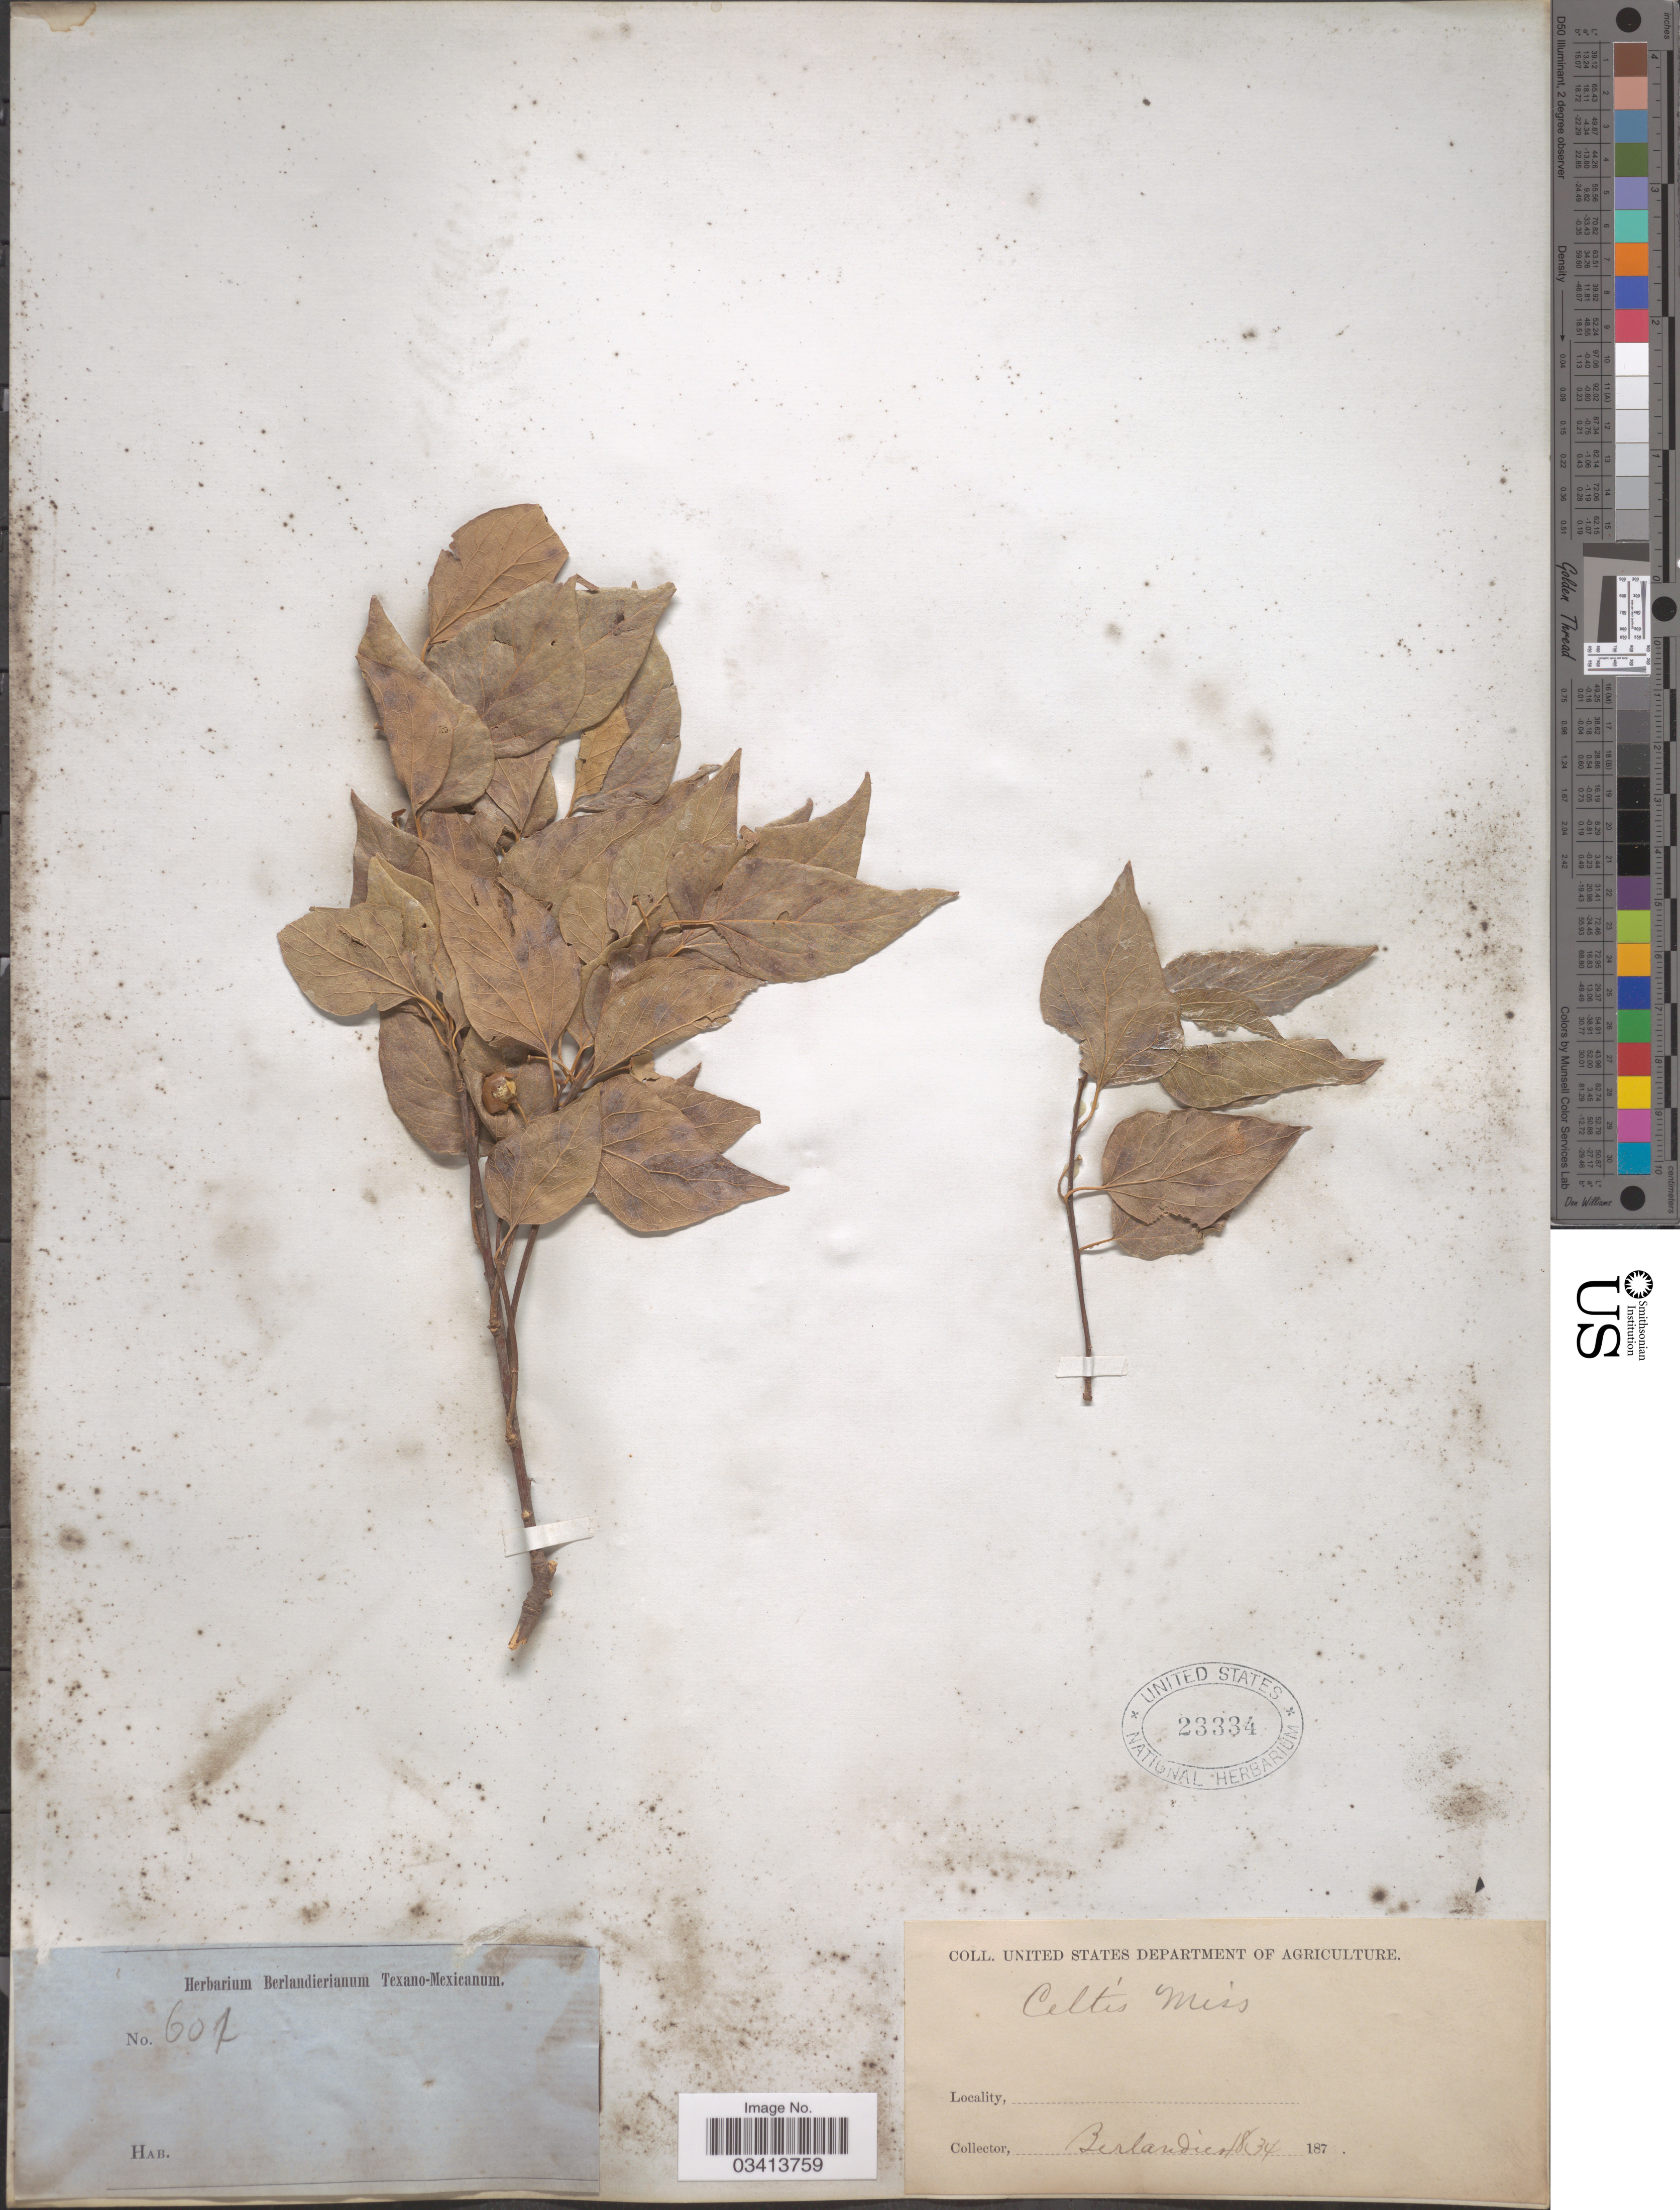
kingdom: Plantae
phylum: Tracheophyta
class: Magnoliopsida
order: Rosales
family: Cannabaceae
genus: Celtis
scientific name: Celtis laevigata var. texana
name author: Sarg.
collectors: J. L. Berlandier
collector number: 601*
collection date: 1834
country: United States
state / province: Texas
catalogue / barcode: US 23334